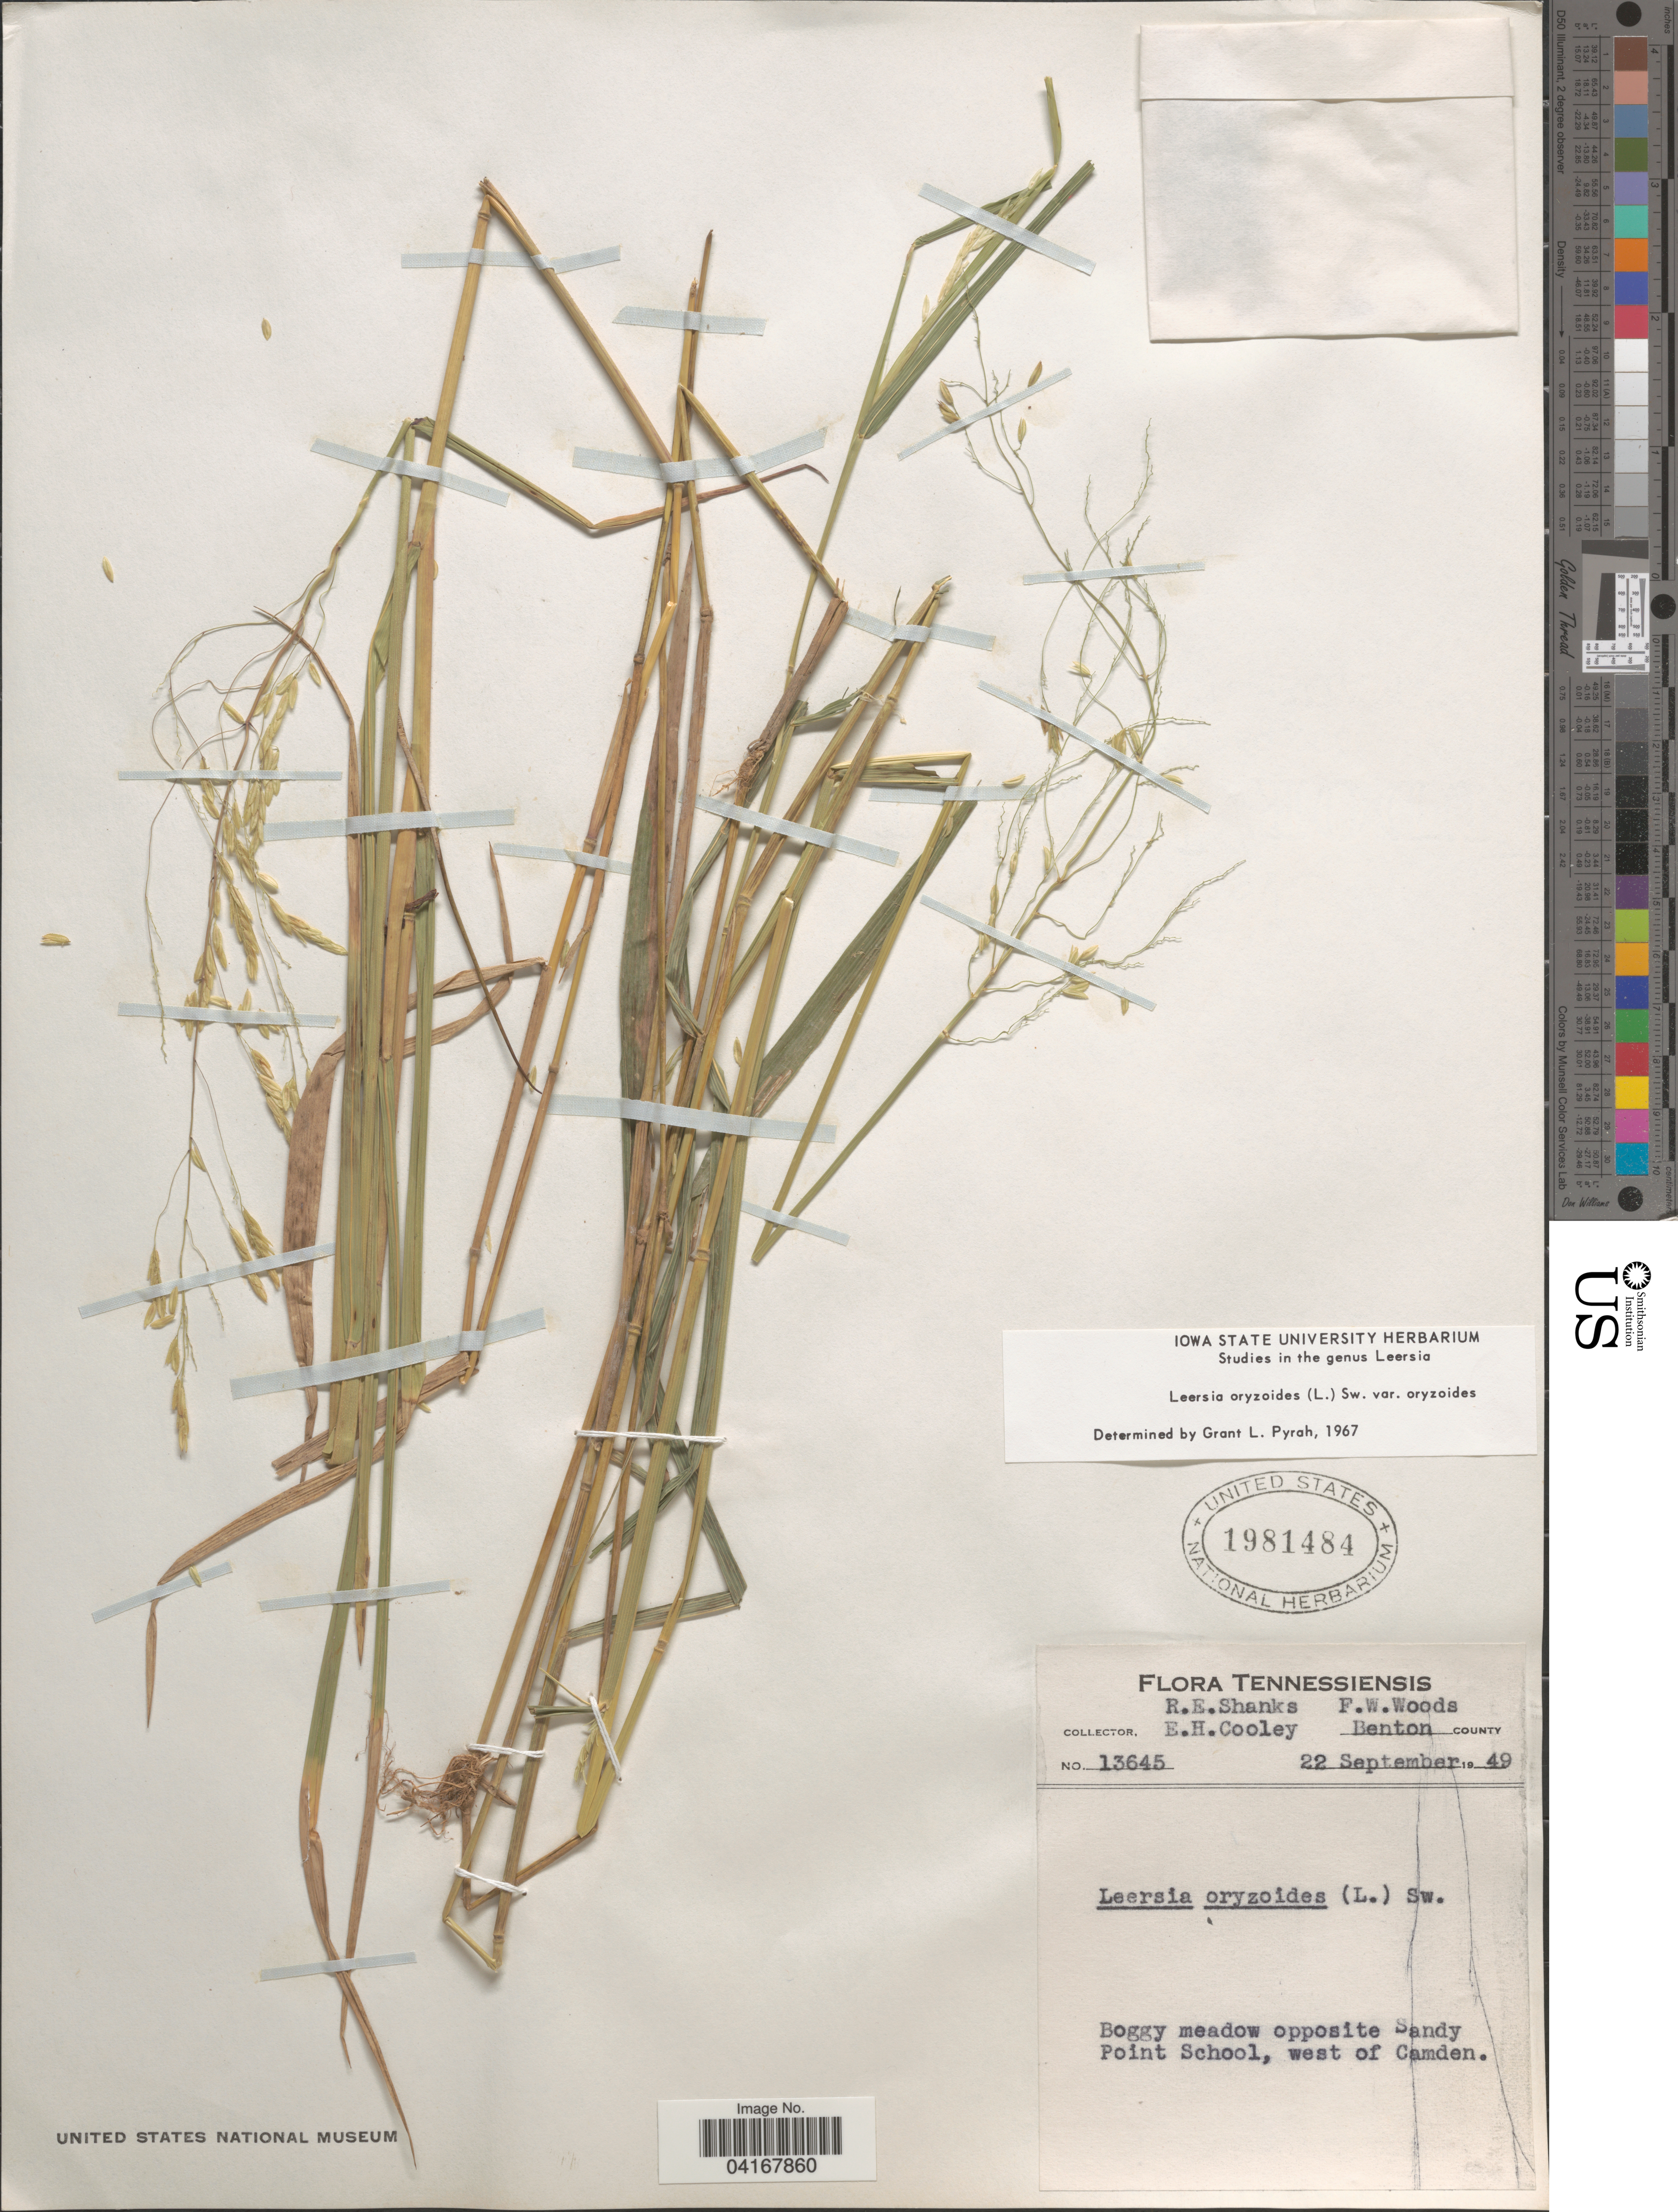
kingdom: Plantae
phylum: Tracheophyta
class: Liliopsida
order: Poales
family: Poaceae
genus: Leersia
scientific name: Leersia oryzoides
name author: (L.) Sw.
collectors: R. Shanks, F. W. Woods & E. H. Cooley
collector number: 13645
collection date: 1949-09-22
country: United States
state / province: Tennessee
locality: Tennessiensis. Benton County. Sandy Point School, west of Camden.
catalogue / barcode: US 1981484